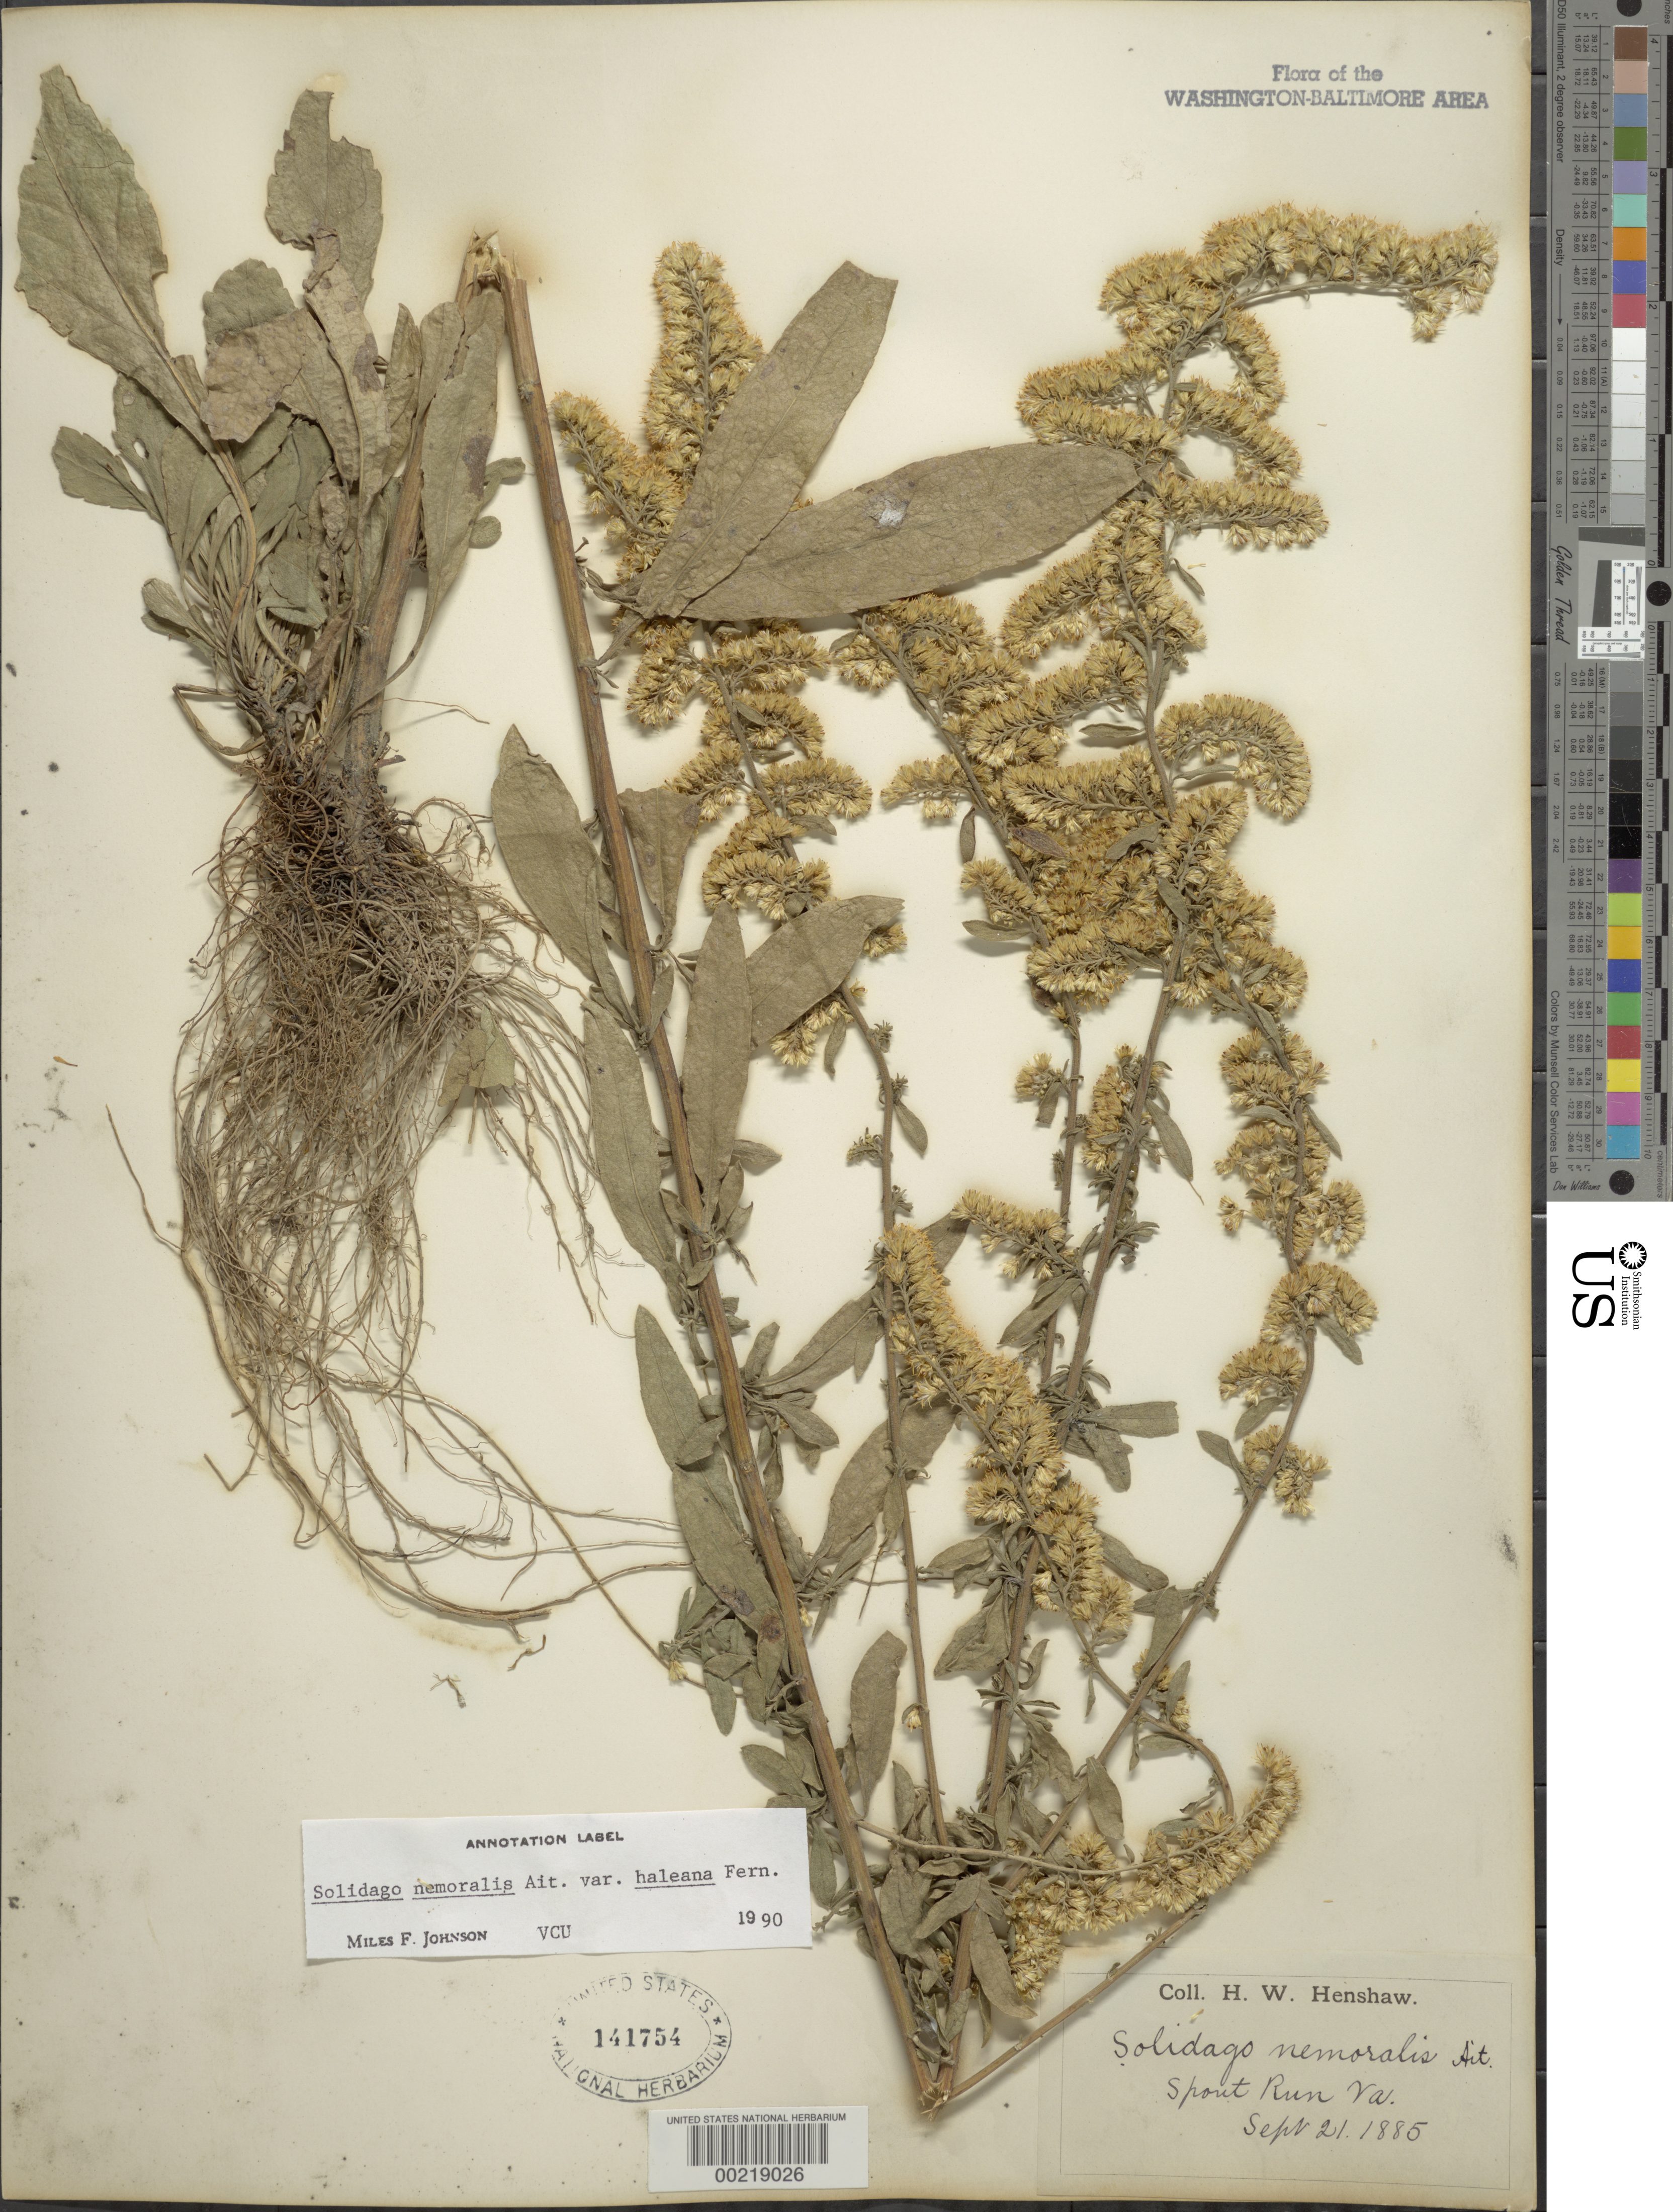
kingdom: Plantae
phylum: Tracheophyta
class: Magnoliopsida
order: Asterales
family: Asteraceae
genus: Solidago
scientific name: Solidago nemoralis var. haleana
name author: Aiton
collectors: H. Henshaw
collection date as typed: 21 Sep 1885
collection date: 1885-09-21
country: United States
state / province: Virginia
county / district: Fairfax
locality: Spout Run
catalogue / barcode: US 141754